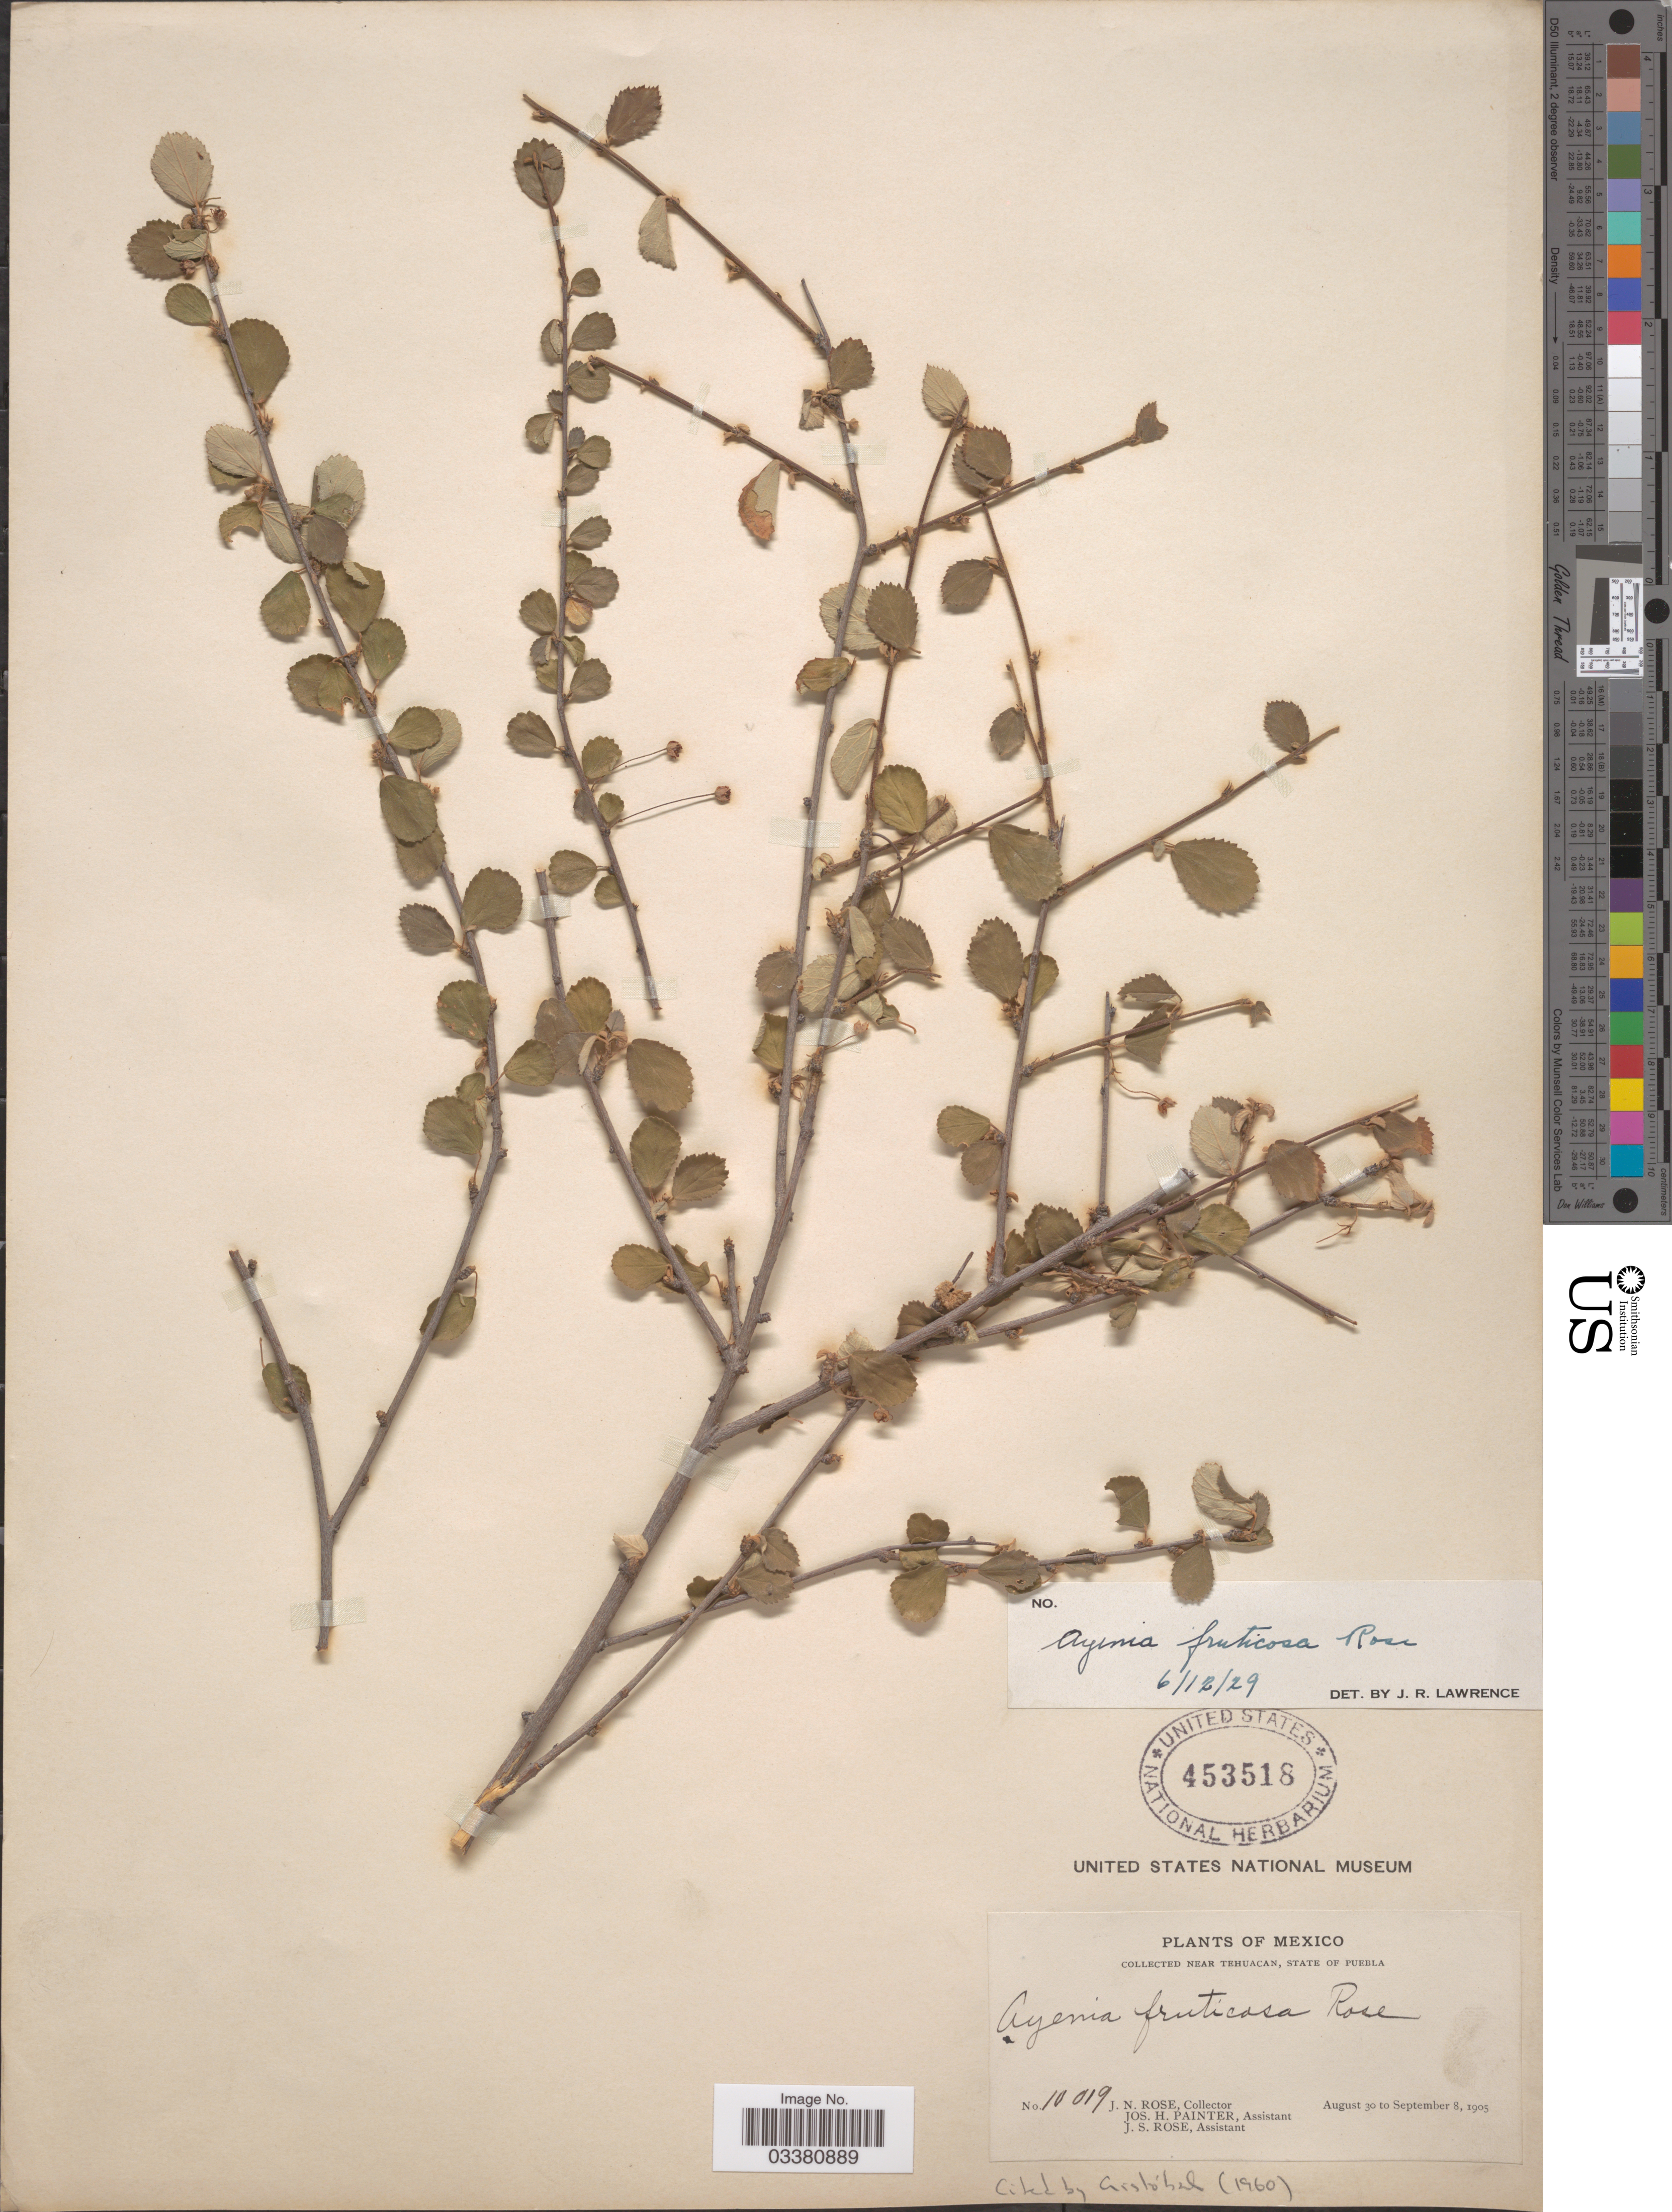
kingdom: Plantae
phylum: Tracheophyta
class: Magnoliopsida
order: Malvales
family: Malvaceae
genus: Ayenia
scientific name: Ayenia fruticosa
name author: Rose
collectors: J. N. Rose, J. H. Painter & J. S. Rose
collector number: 10019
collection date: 1905-08-30/1905-09-08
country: Mexico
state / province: Puebla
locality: Near Tehuacan.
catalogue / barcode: US 453518